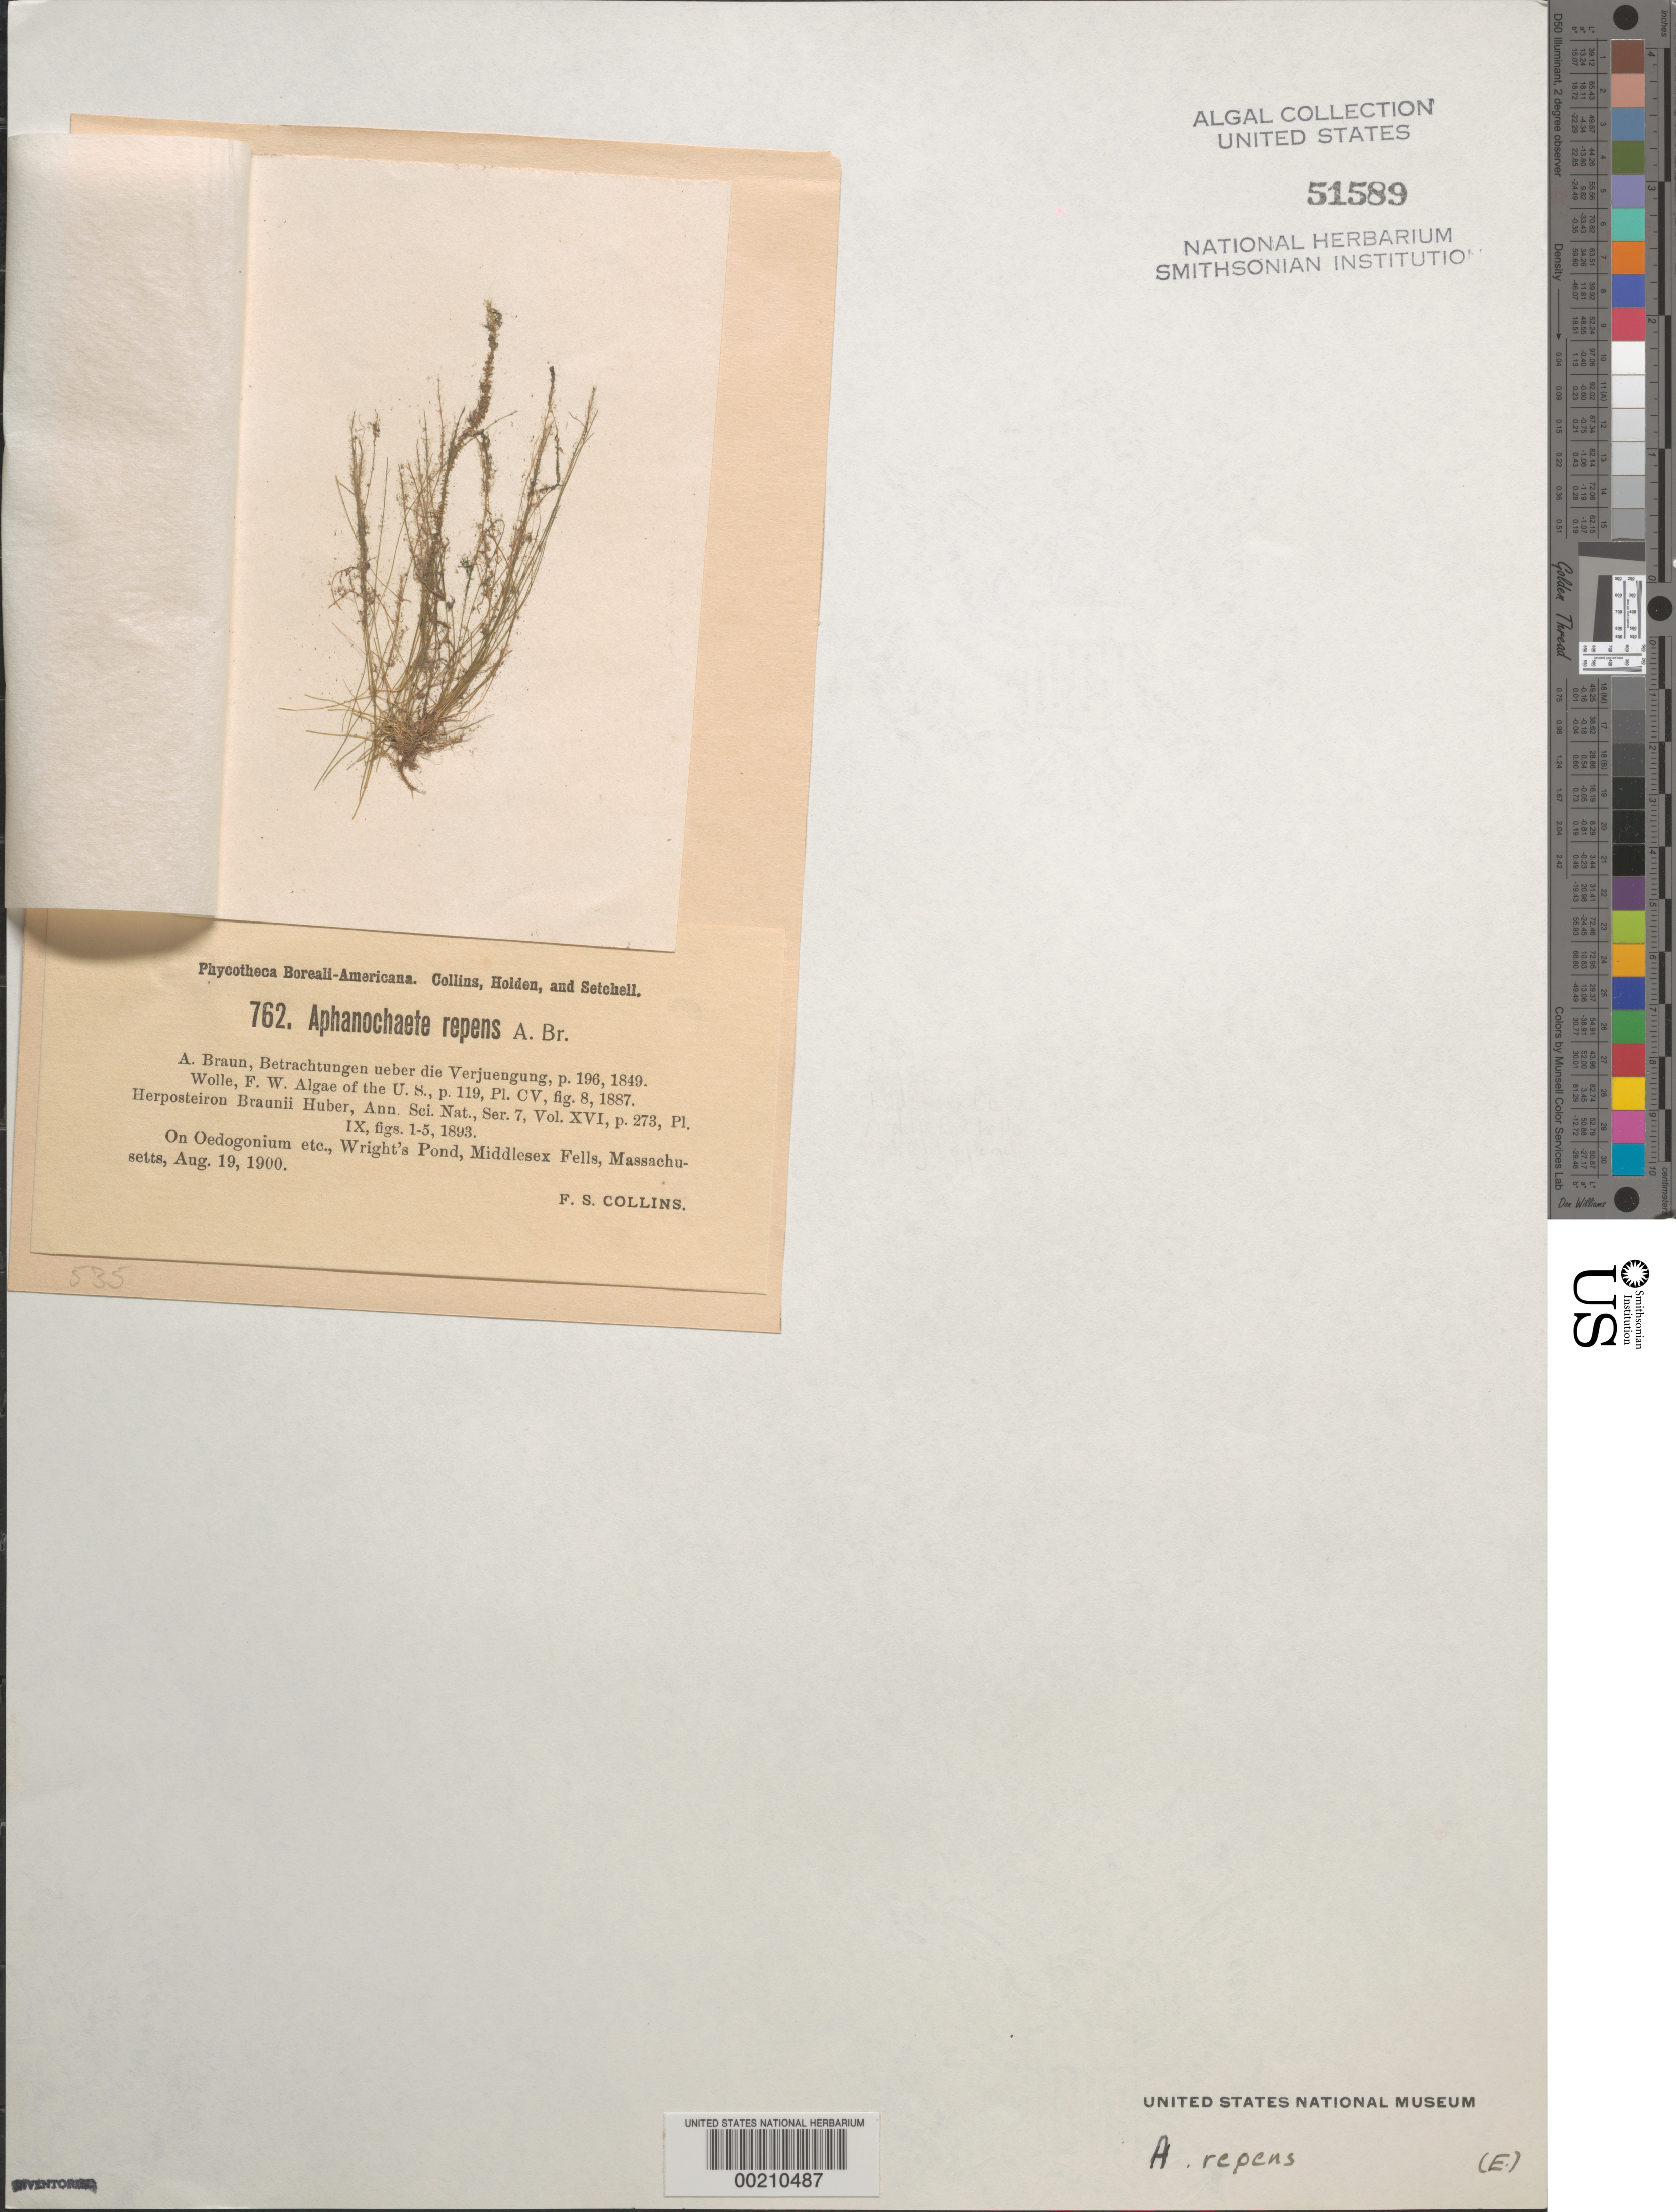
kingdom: Plantae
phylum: Chlorophyta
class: Chlorophyceae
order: Chaetophorales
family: Aphanochaetaceae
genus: Aphanochaete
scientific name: Aphanochaete repens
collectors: F. Collins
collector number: PB-A 762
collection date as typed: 19 Aug 1900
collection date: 1900-08-19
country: United States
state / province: Massachusetts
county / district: Middlesex County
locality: Middlesex Fells, Wright's Pond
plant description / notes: Collins, Holden & Setchell, Phycotheca Boreali-Americana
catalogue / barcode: US 51589